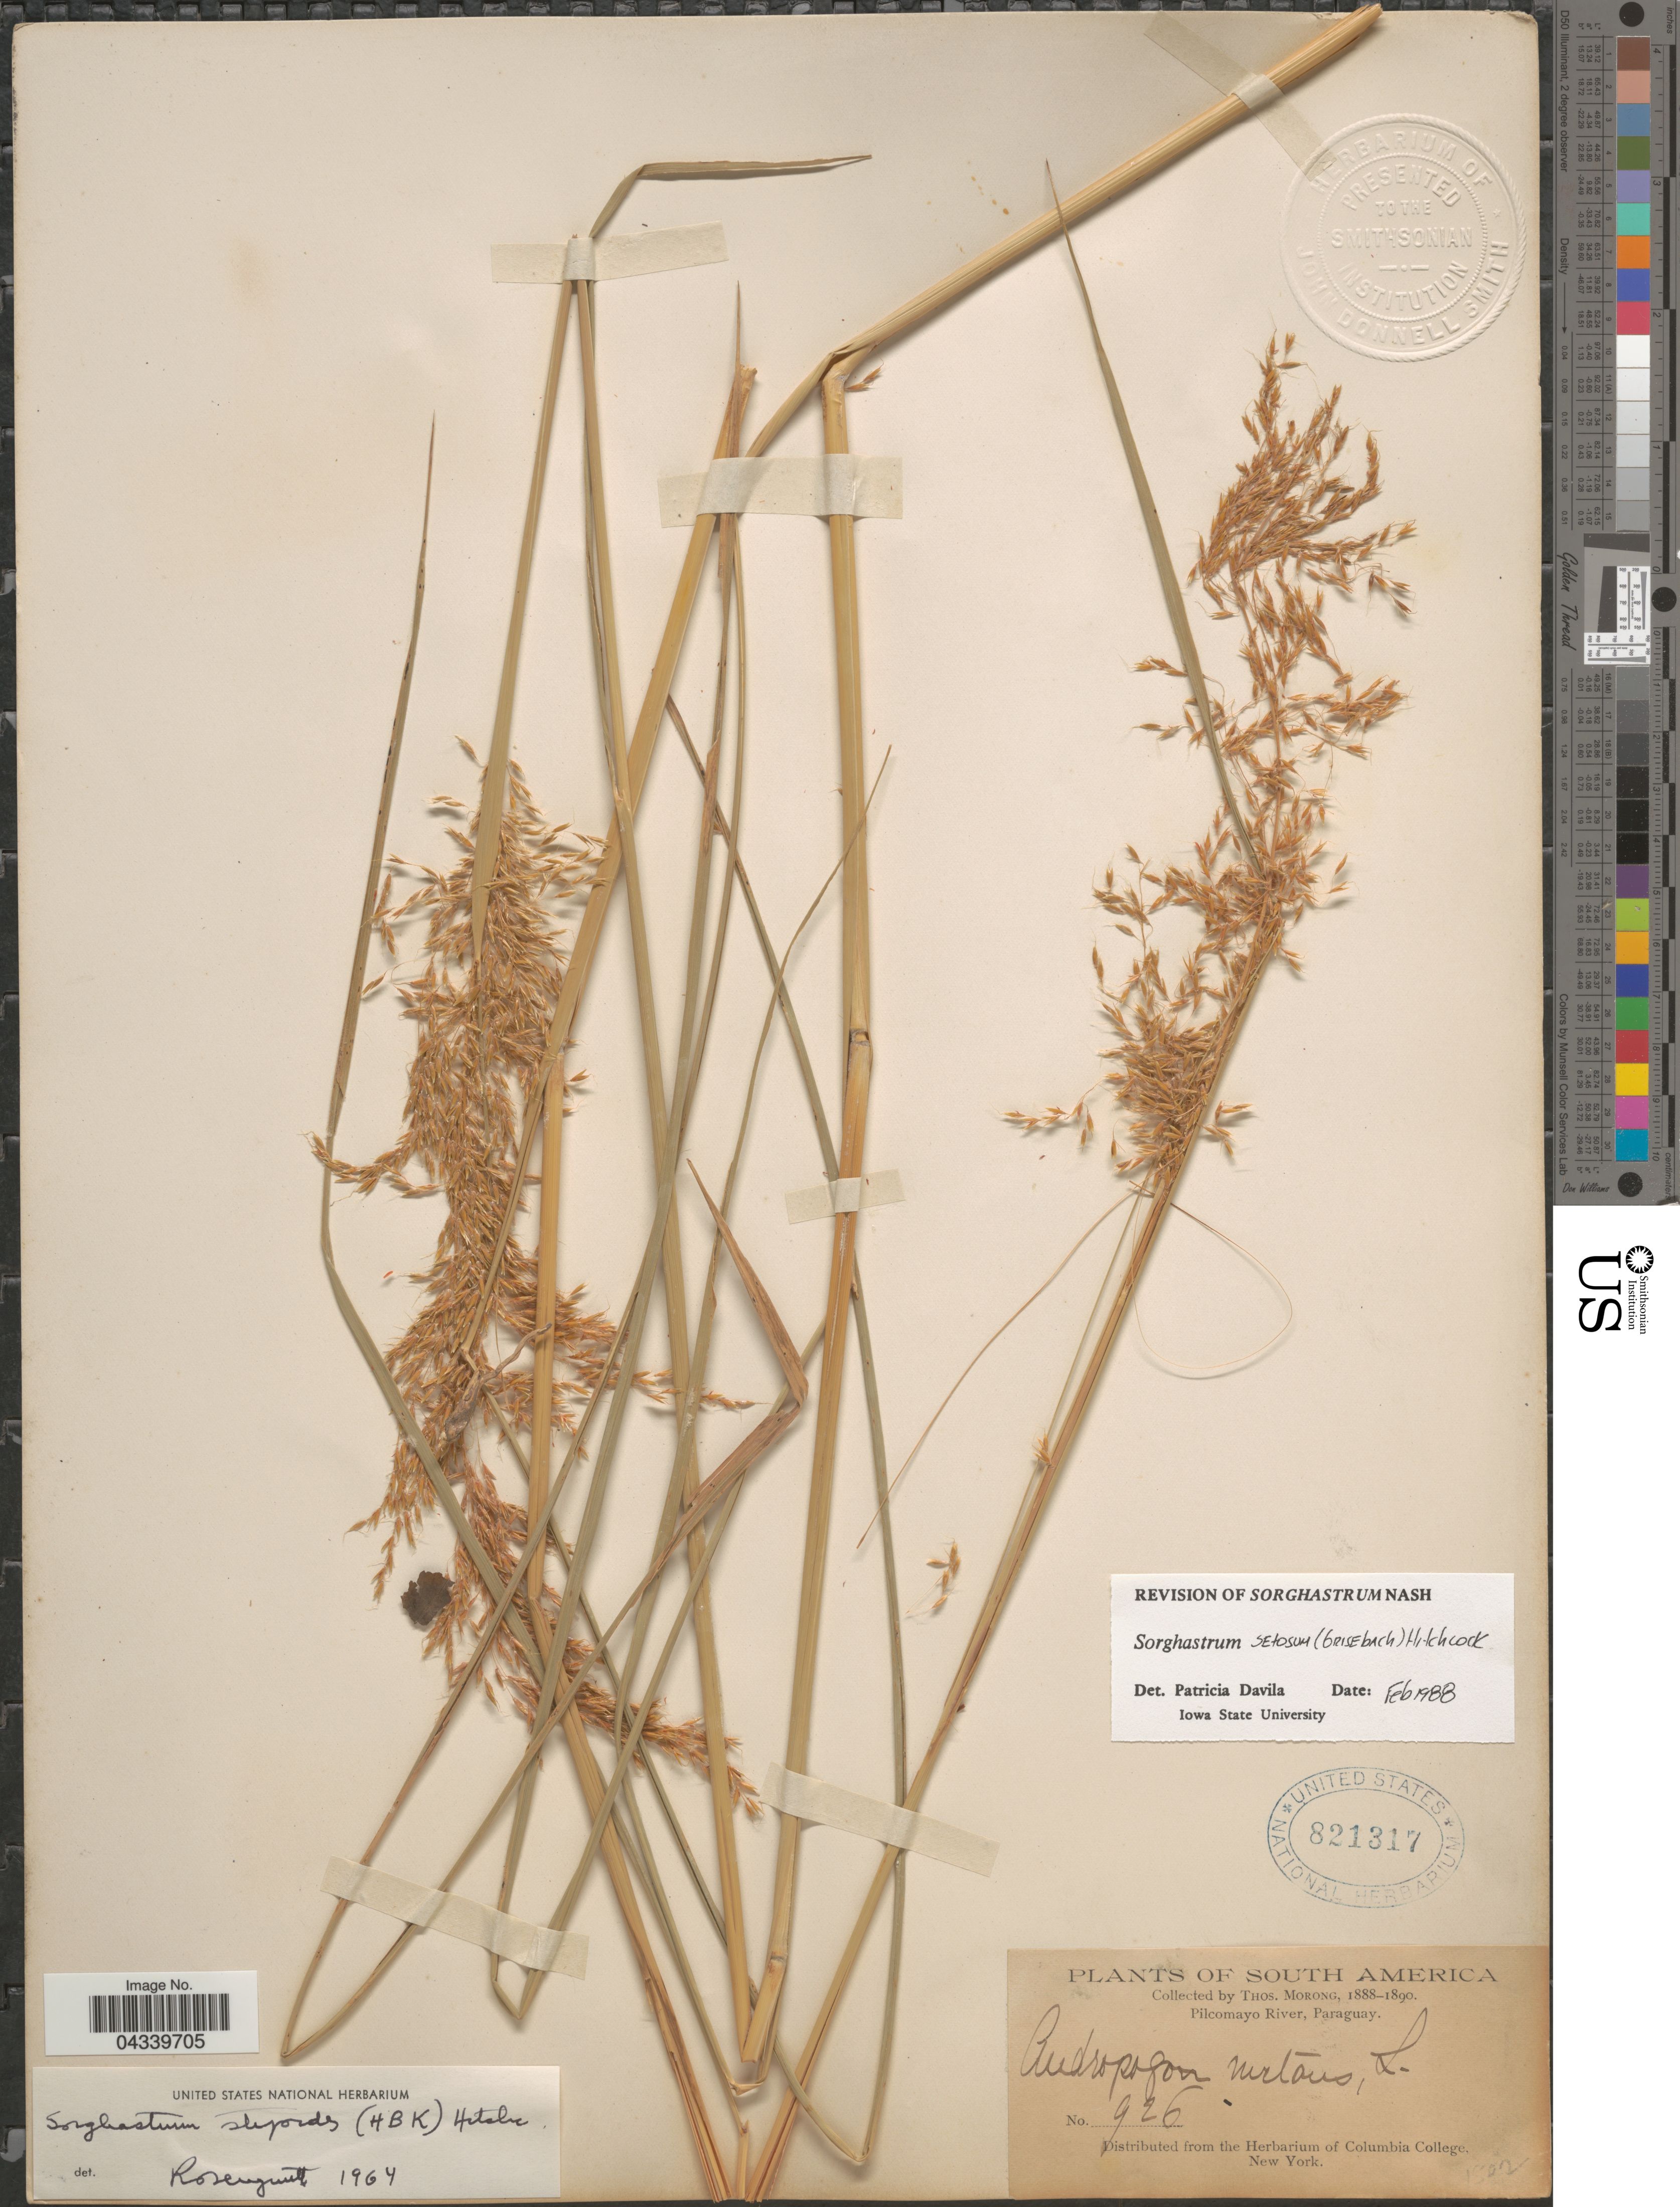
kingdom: Plantae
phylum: Tracheophyta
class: Liliopsida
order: Poales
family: Poaceae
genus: Sorghastrum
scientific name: Sorghastrum setosum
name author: (Griseb.) Hitchc.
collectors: ex herb. T. Morong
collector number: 926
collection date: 1888/1890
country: Paraguay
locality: Pilcomayo River.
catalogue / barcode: US 821317